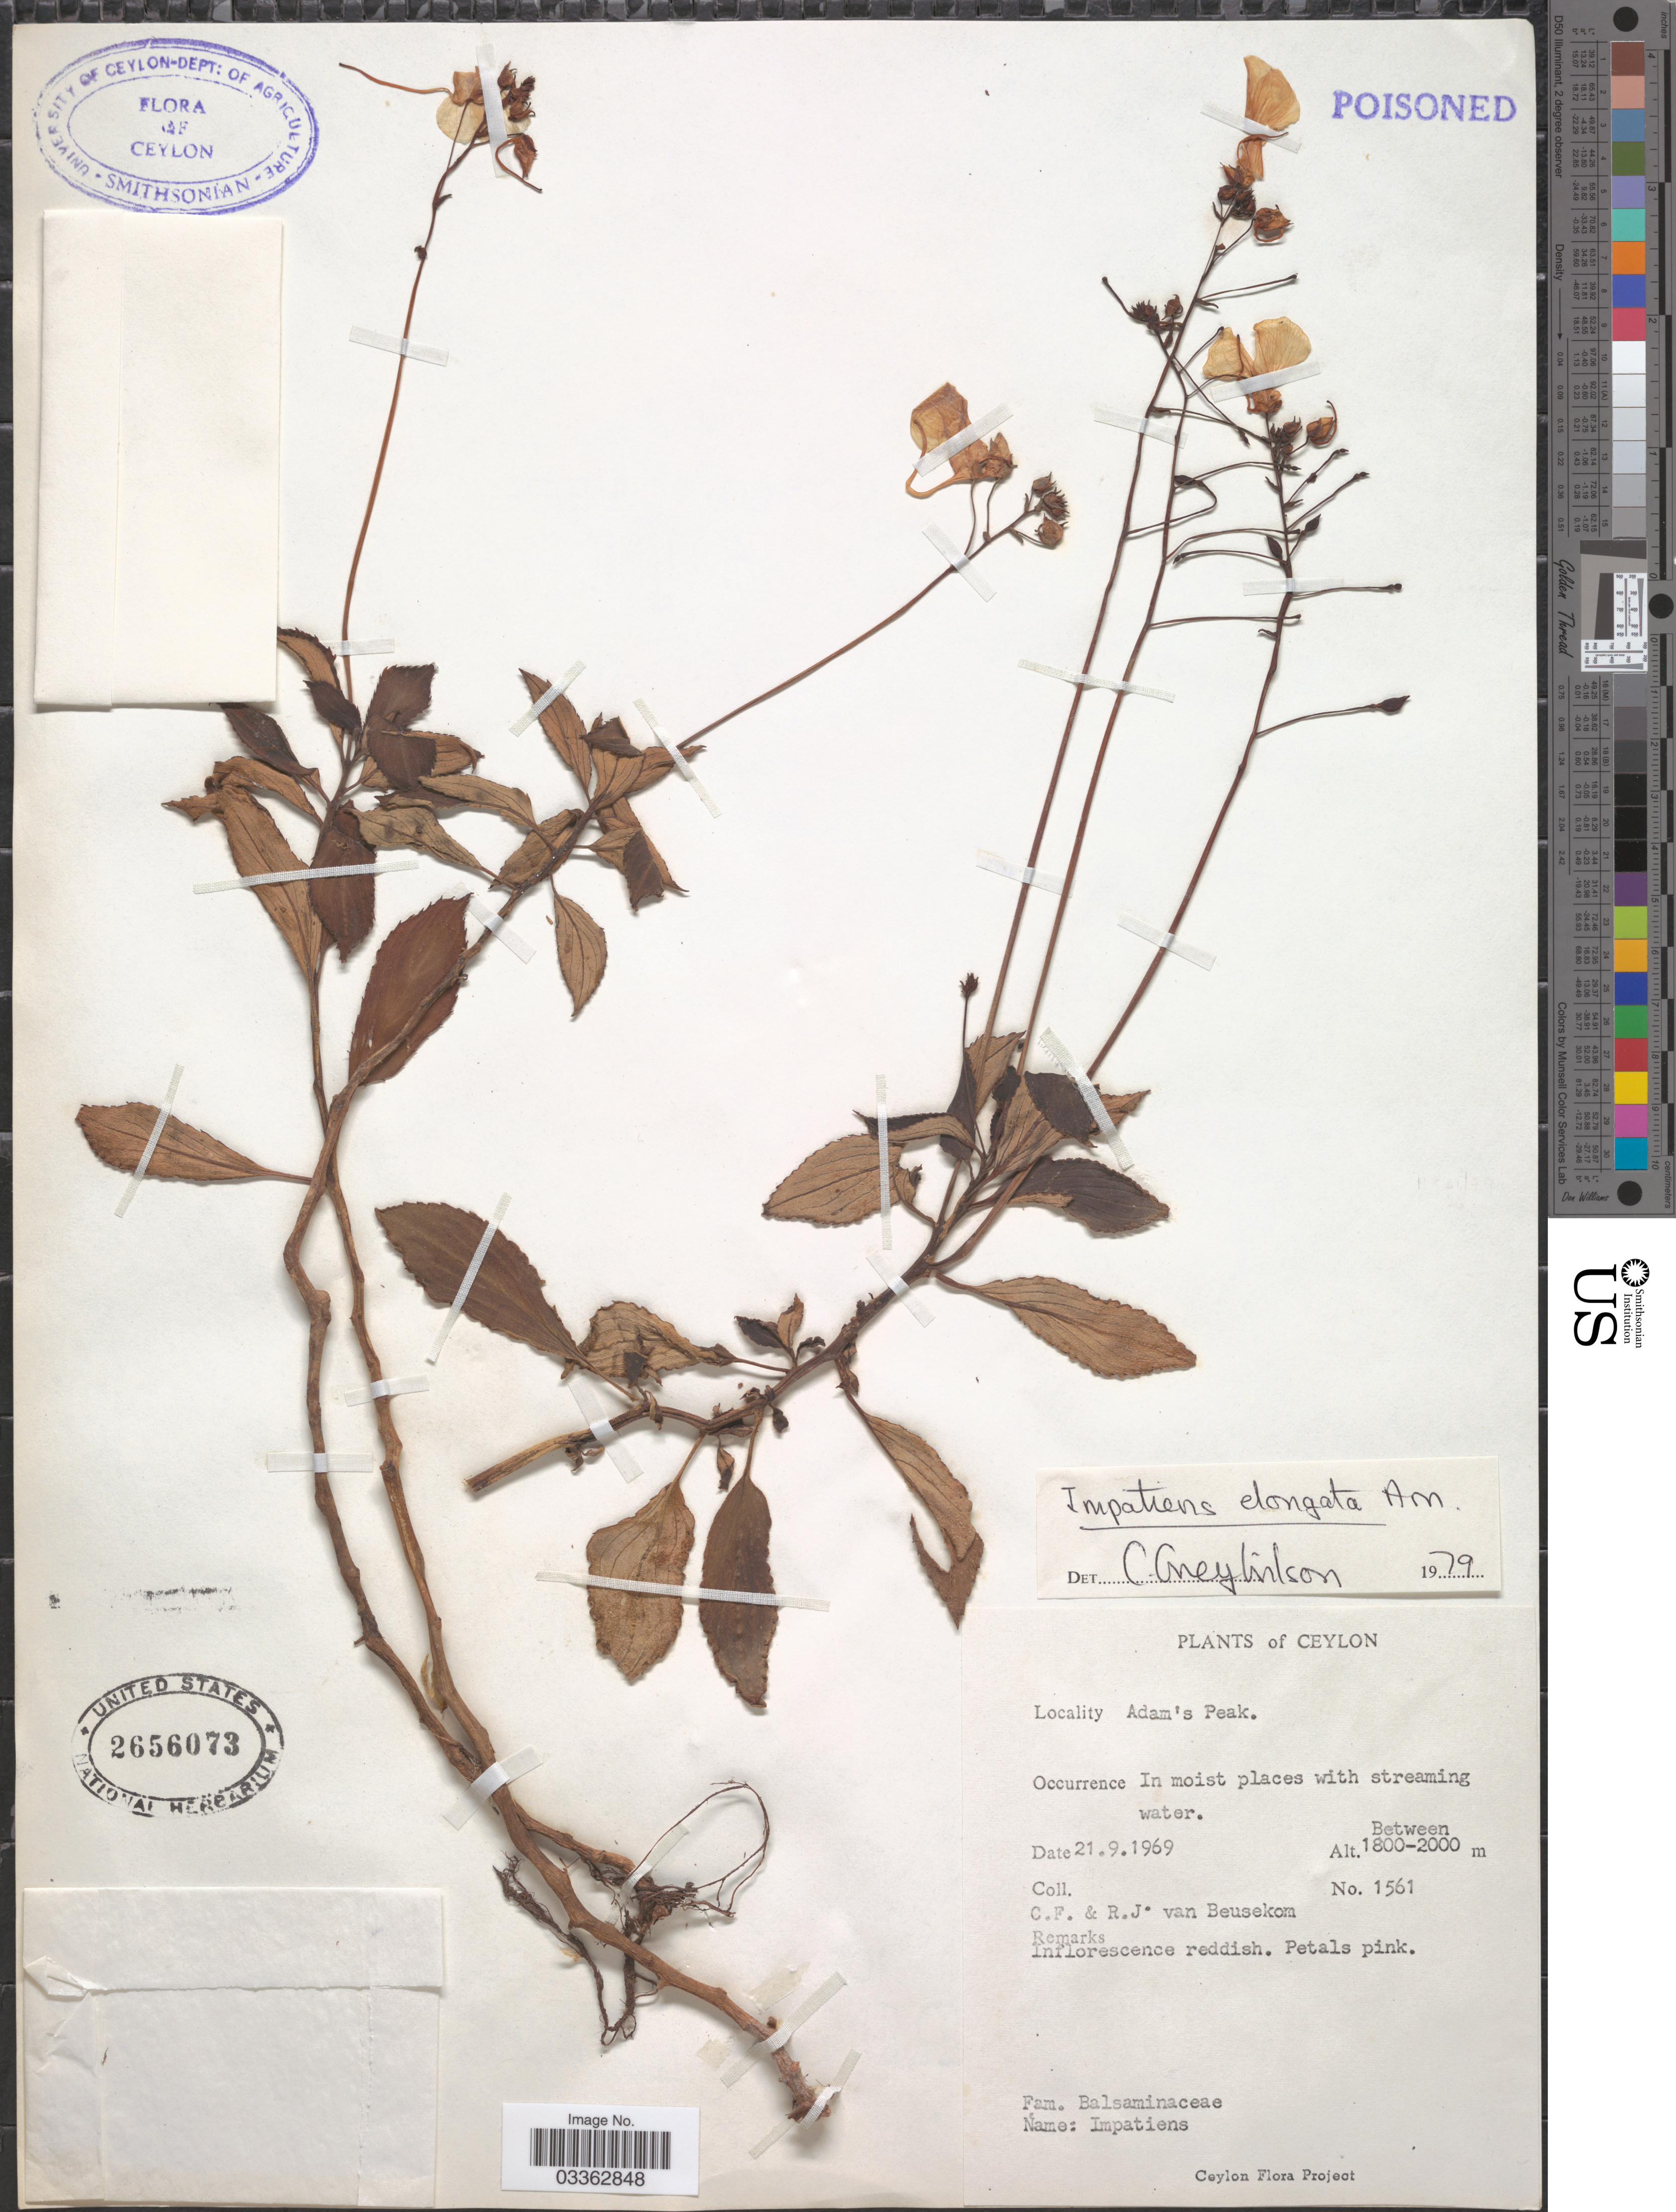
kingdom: Plantae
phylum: Tracheophyta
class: Magnoliopsida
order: Ericales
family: Balsaminaceae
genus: Impatiens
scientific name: Impatiens elongata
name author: Arn.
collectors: C. F. Beusekom & R. Beusekom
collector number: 1561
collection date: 1969-09-21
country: Sri Lanka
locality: Ceylon. Adam's Peak.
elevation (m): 1800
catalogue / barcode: US 2656073